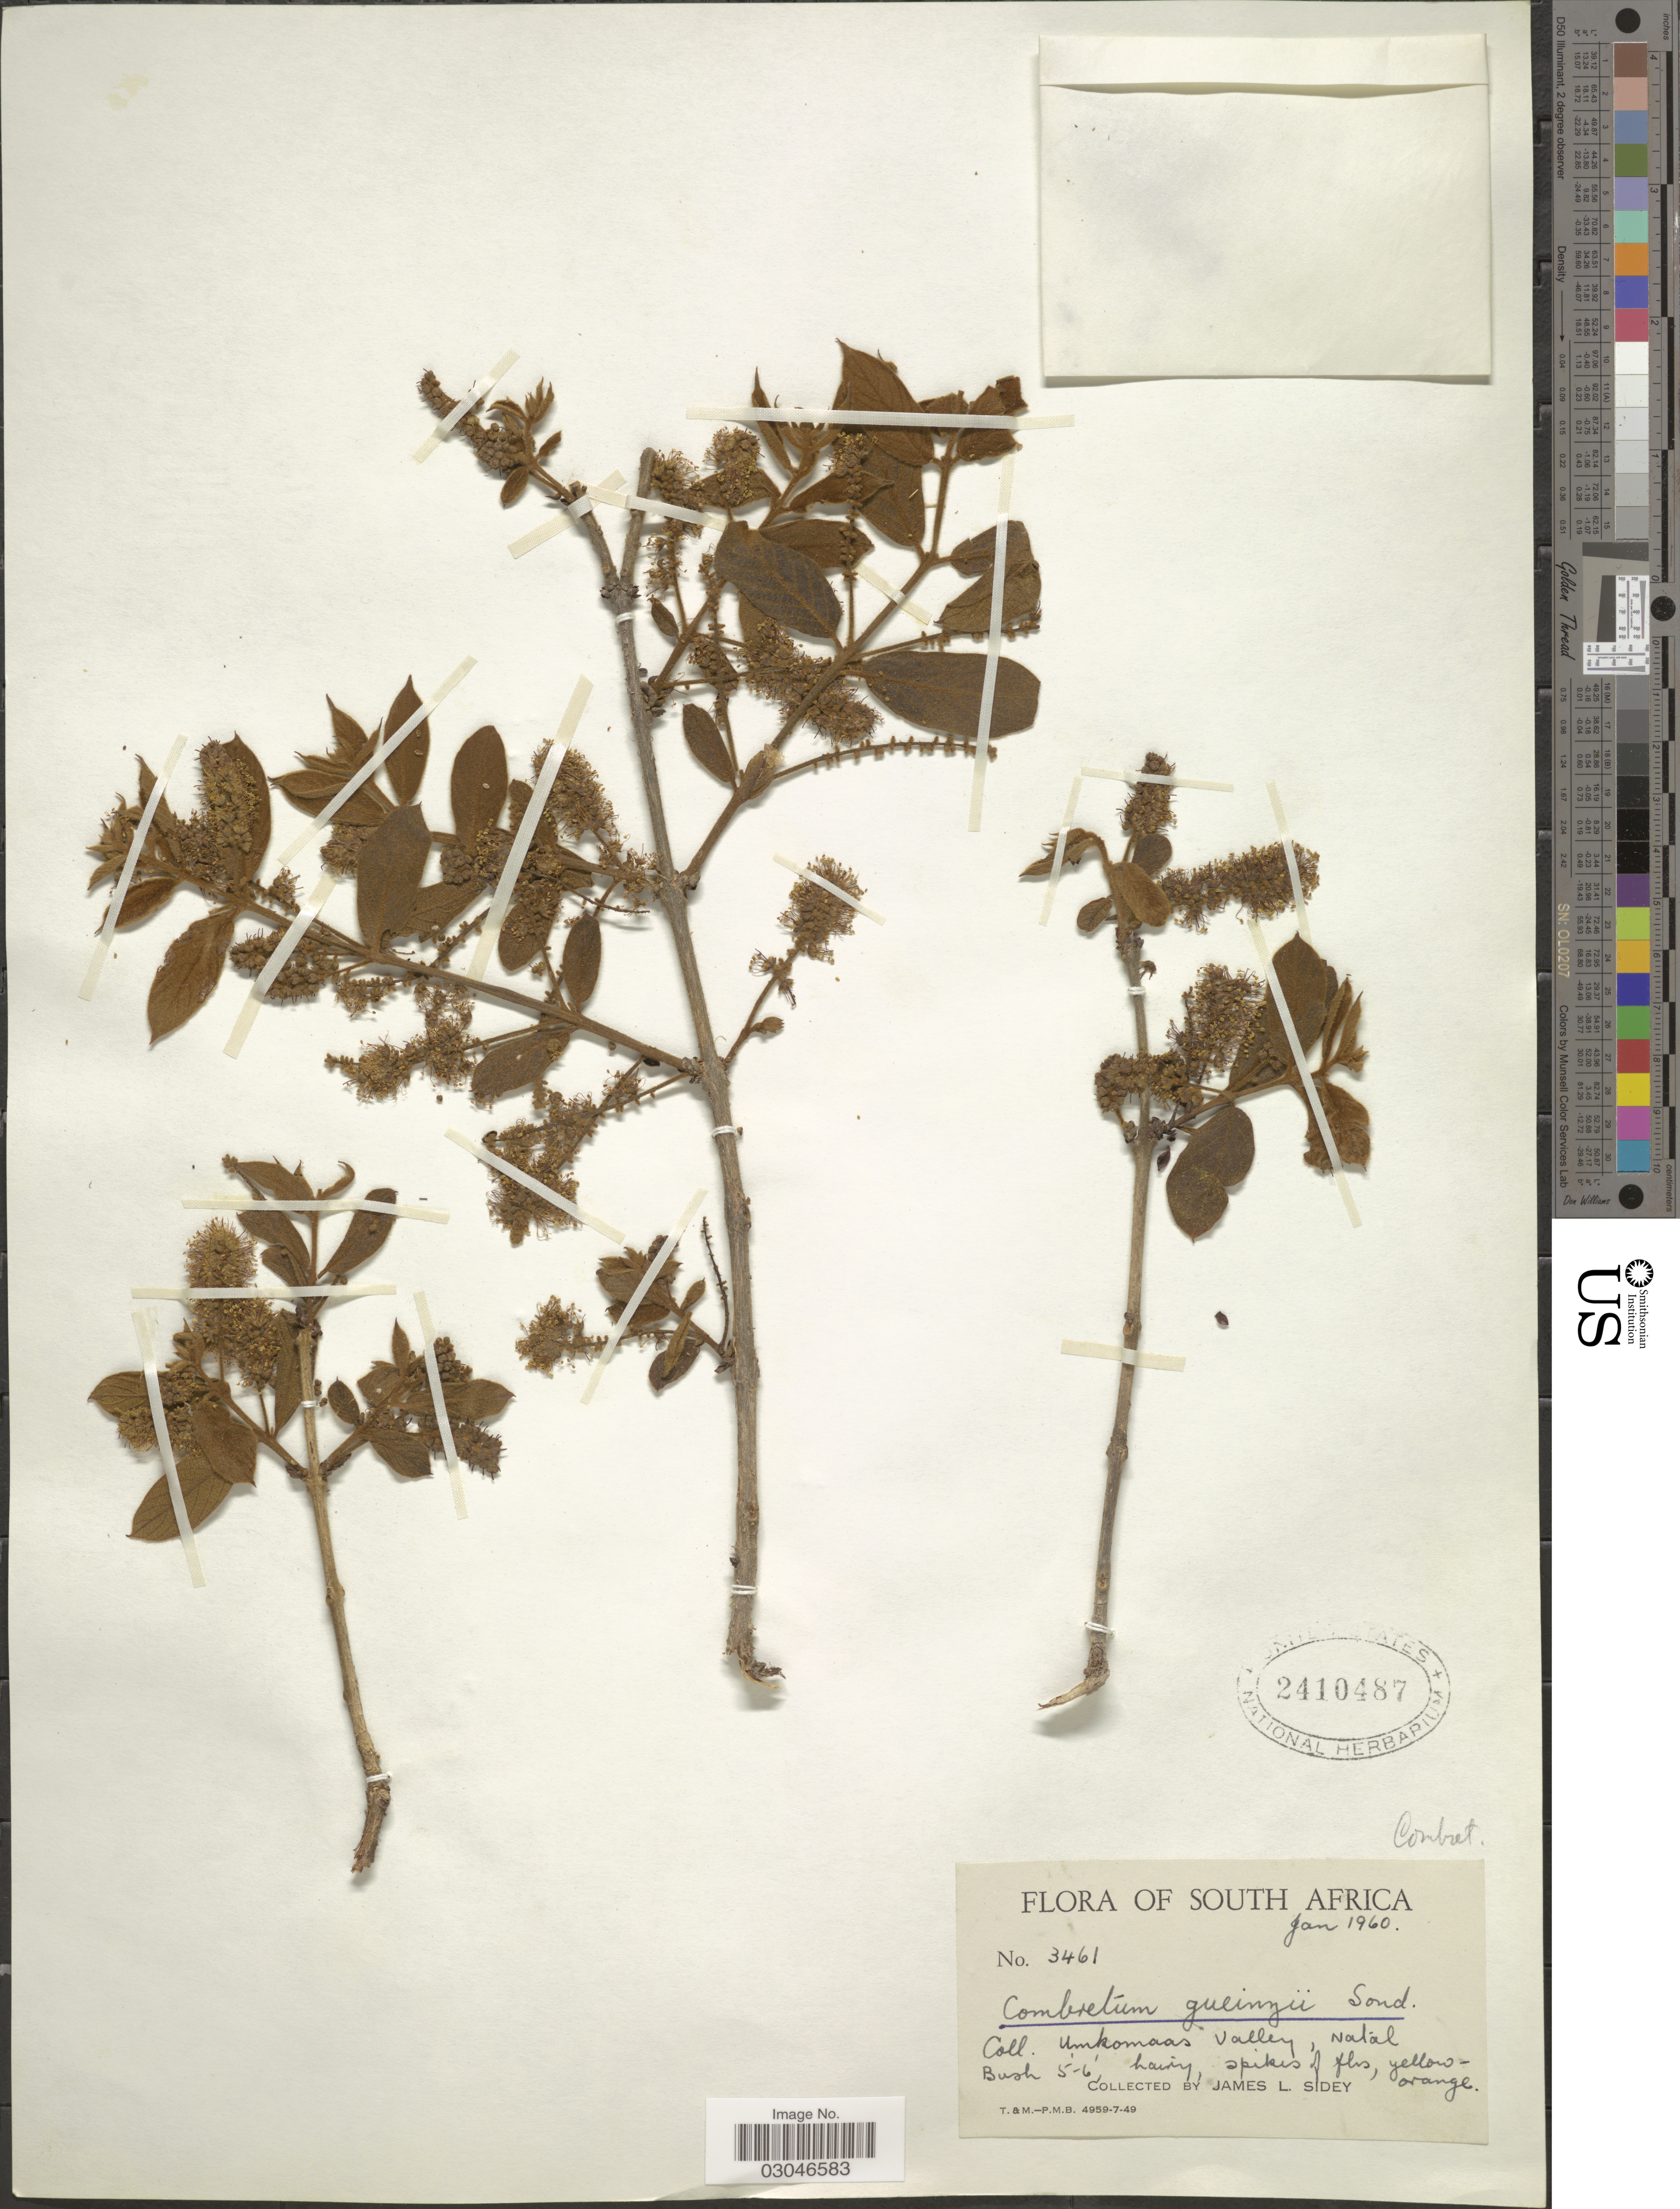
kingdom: Plantae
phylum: Tracheophyta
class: Magnoliopsida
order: Myrtales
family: Combretaceae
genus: Combretum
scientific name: Combretum gueinzii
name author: Sond.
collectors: J. L. Sidey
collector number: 3461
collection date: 1960-01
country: South Africa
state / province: KwaZulu-Natal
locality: Umkomaas Valley, Natal.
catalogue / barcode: US 2410487